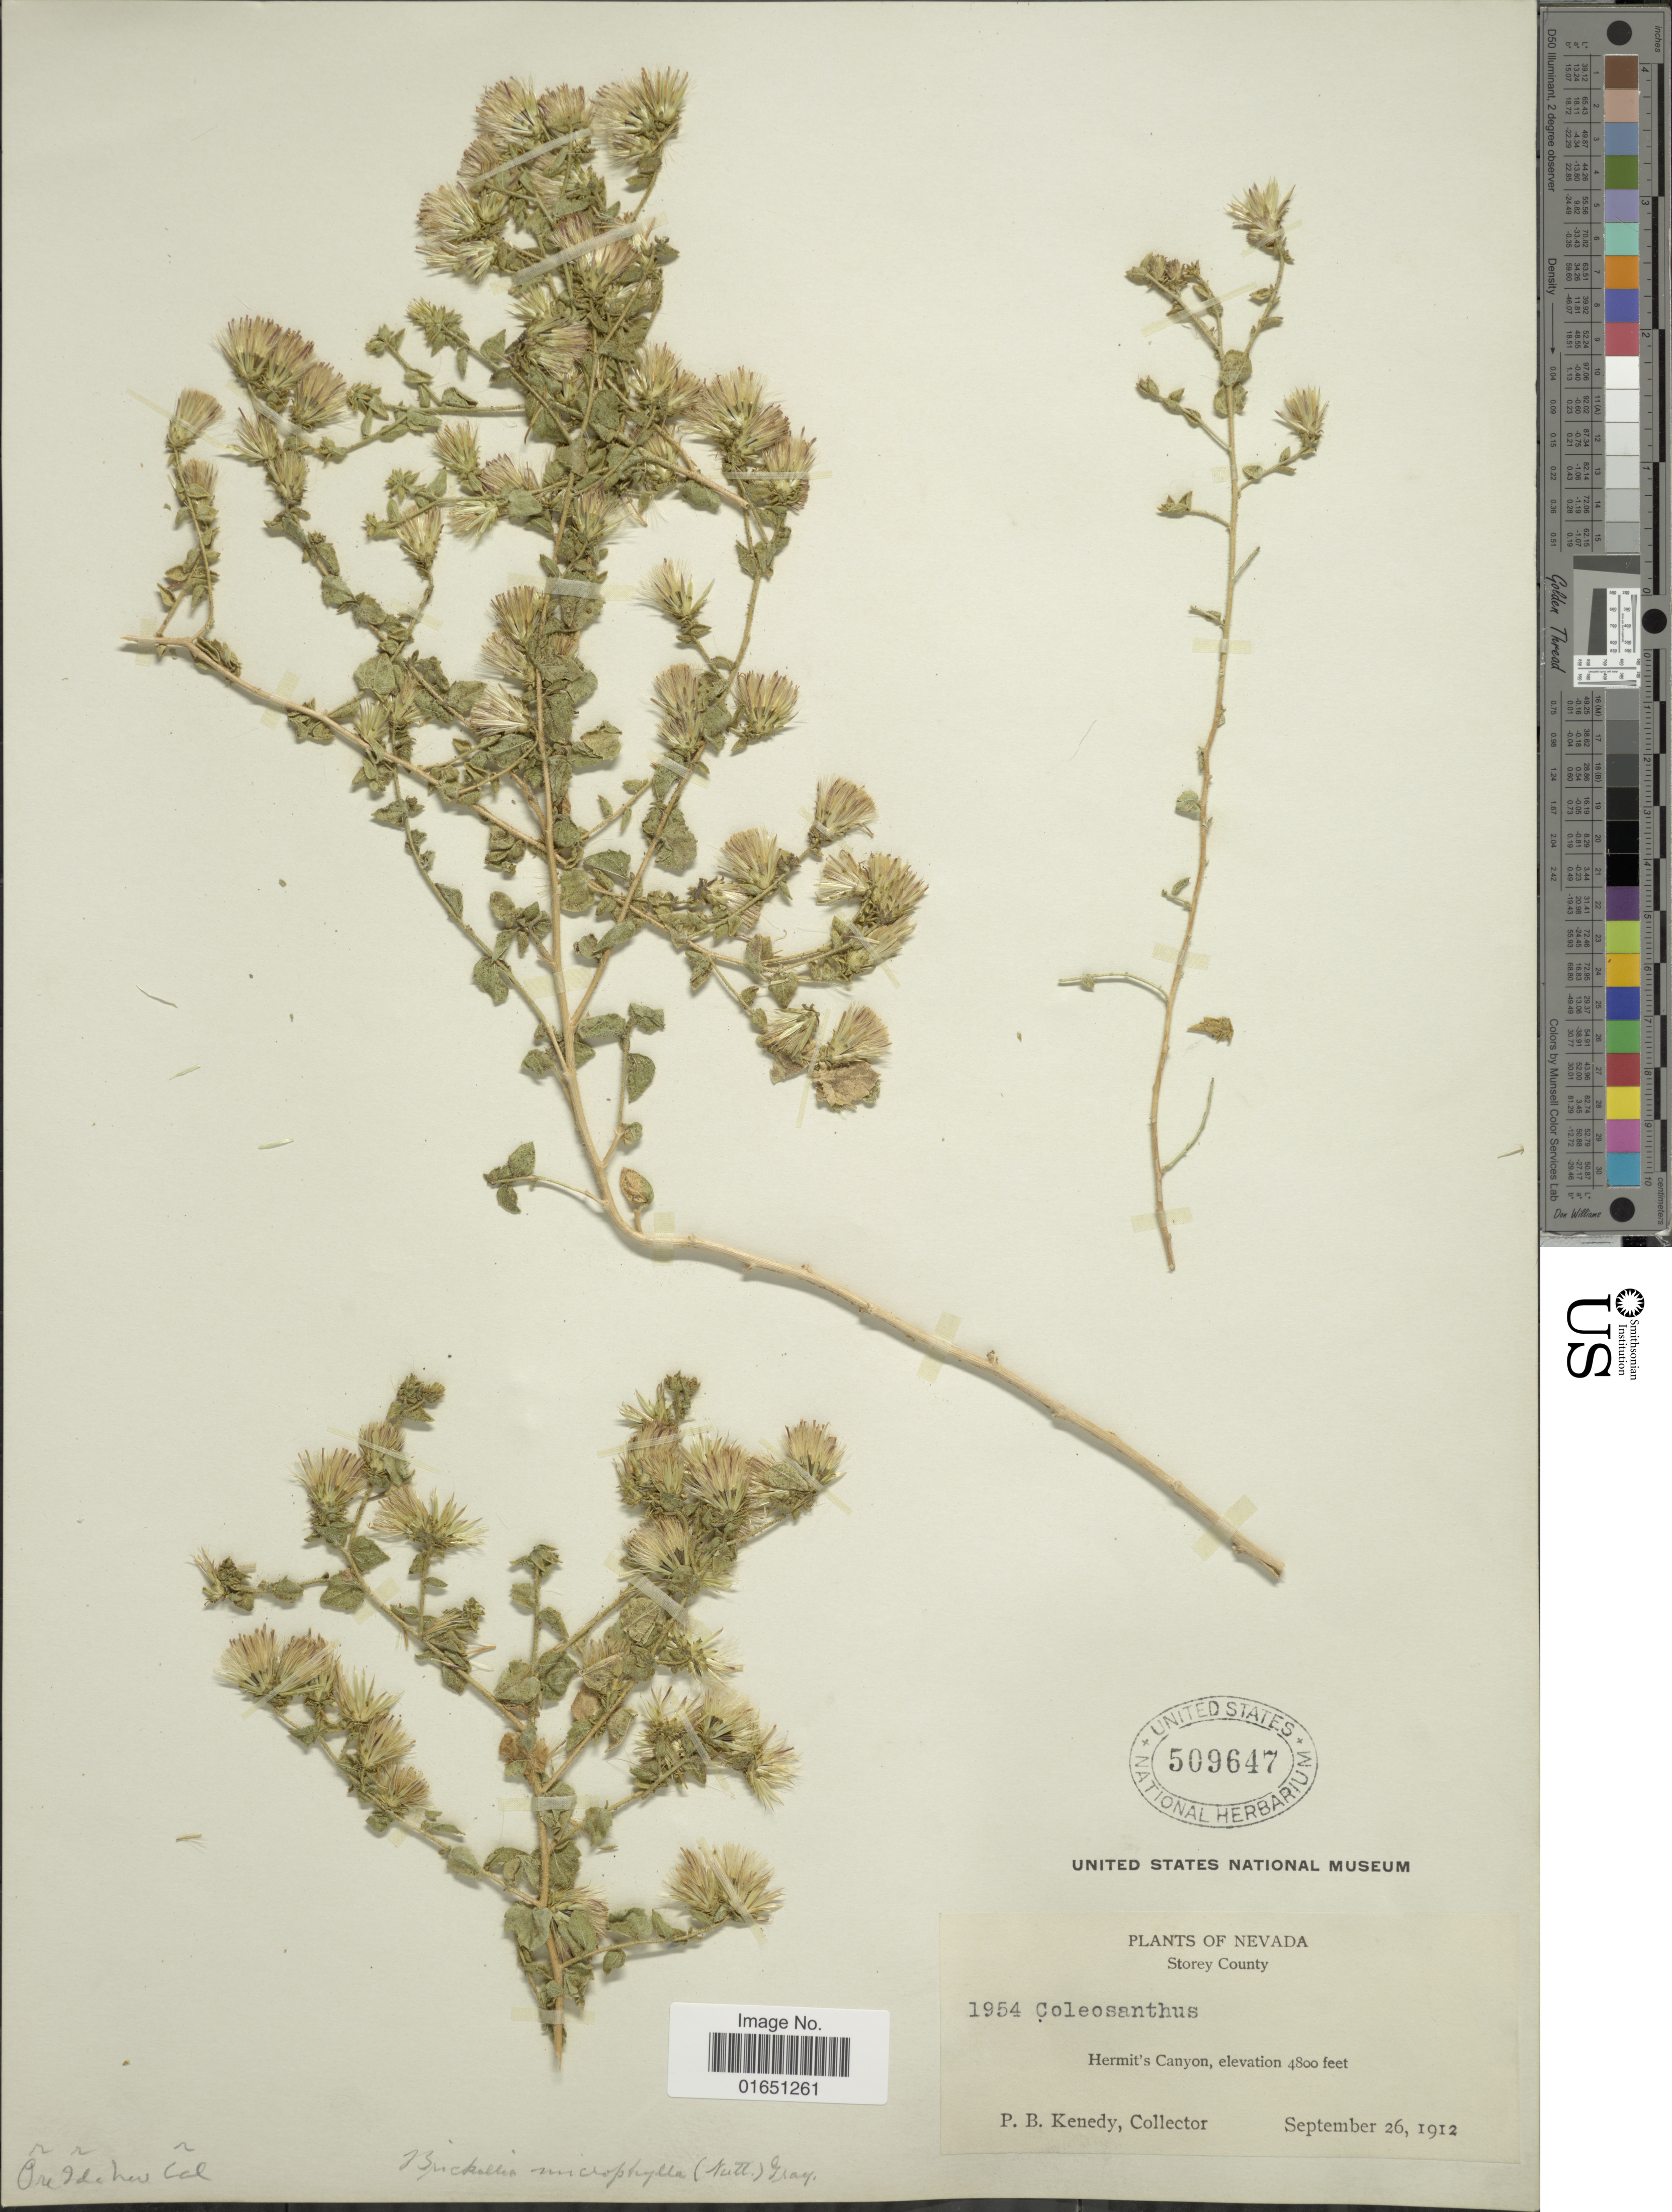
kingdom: Plantae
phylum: Tracheophyta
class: Magnoliopsida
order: Asterales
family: Asteraceae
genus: Brickellia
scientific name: Brickellia microphylla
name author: (Nutt.) A. Gray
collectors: P. B. Kennedy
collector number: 1954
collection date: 1912-09-26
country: United States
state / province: Nevada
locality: Storey County, Hermit's Canyon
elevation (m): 1463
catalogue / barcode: US 509647